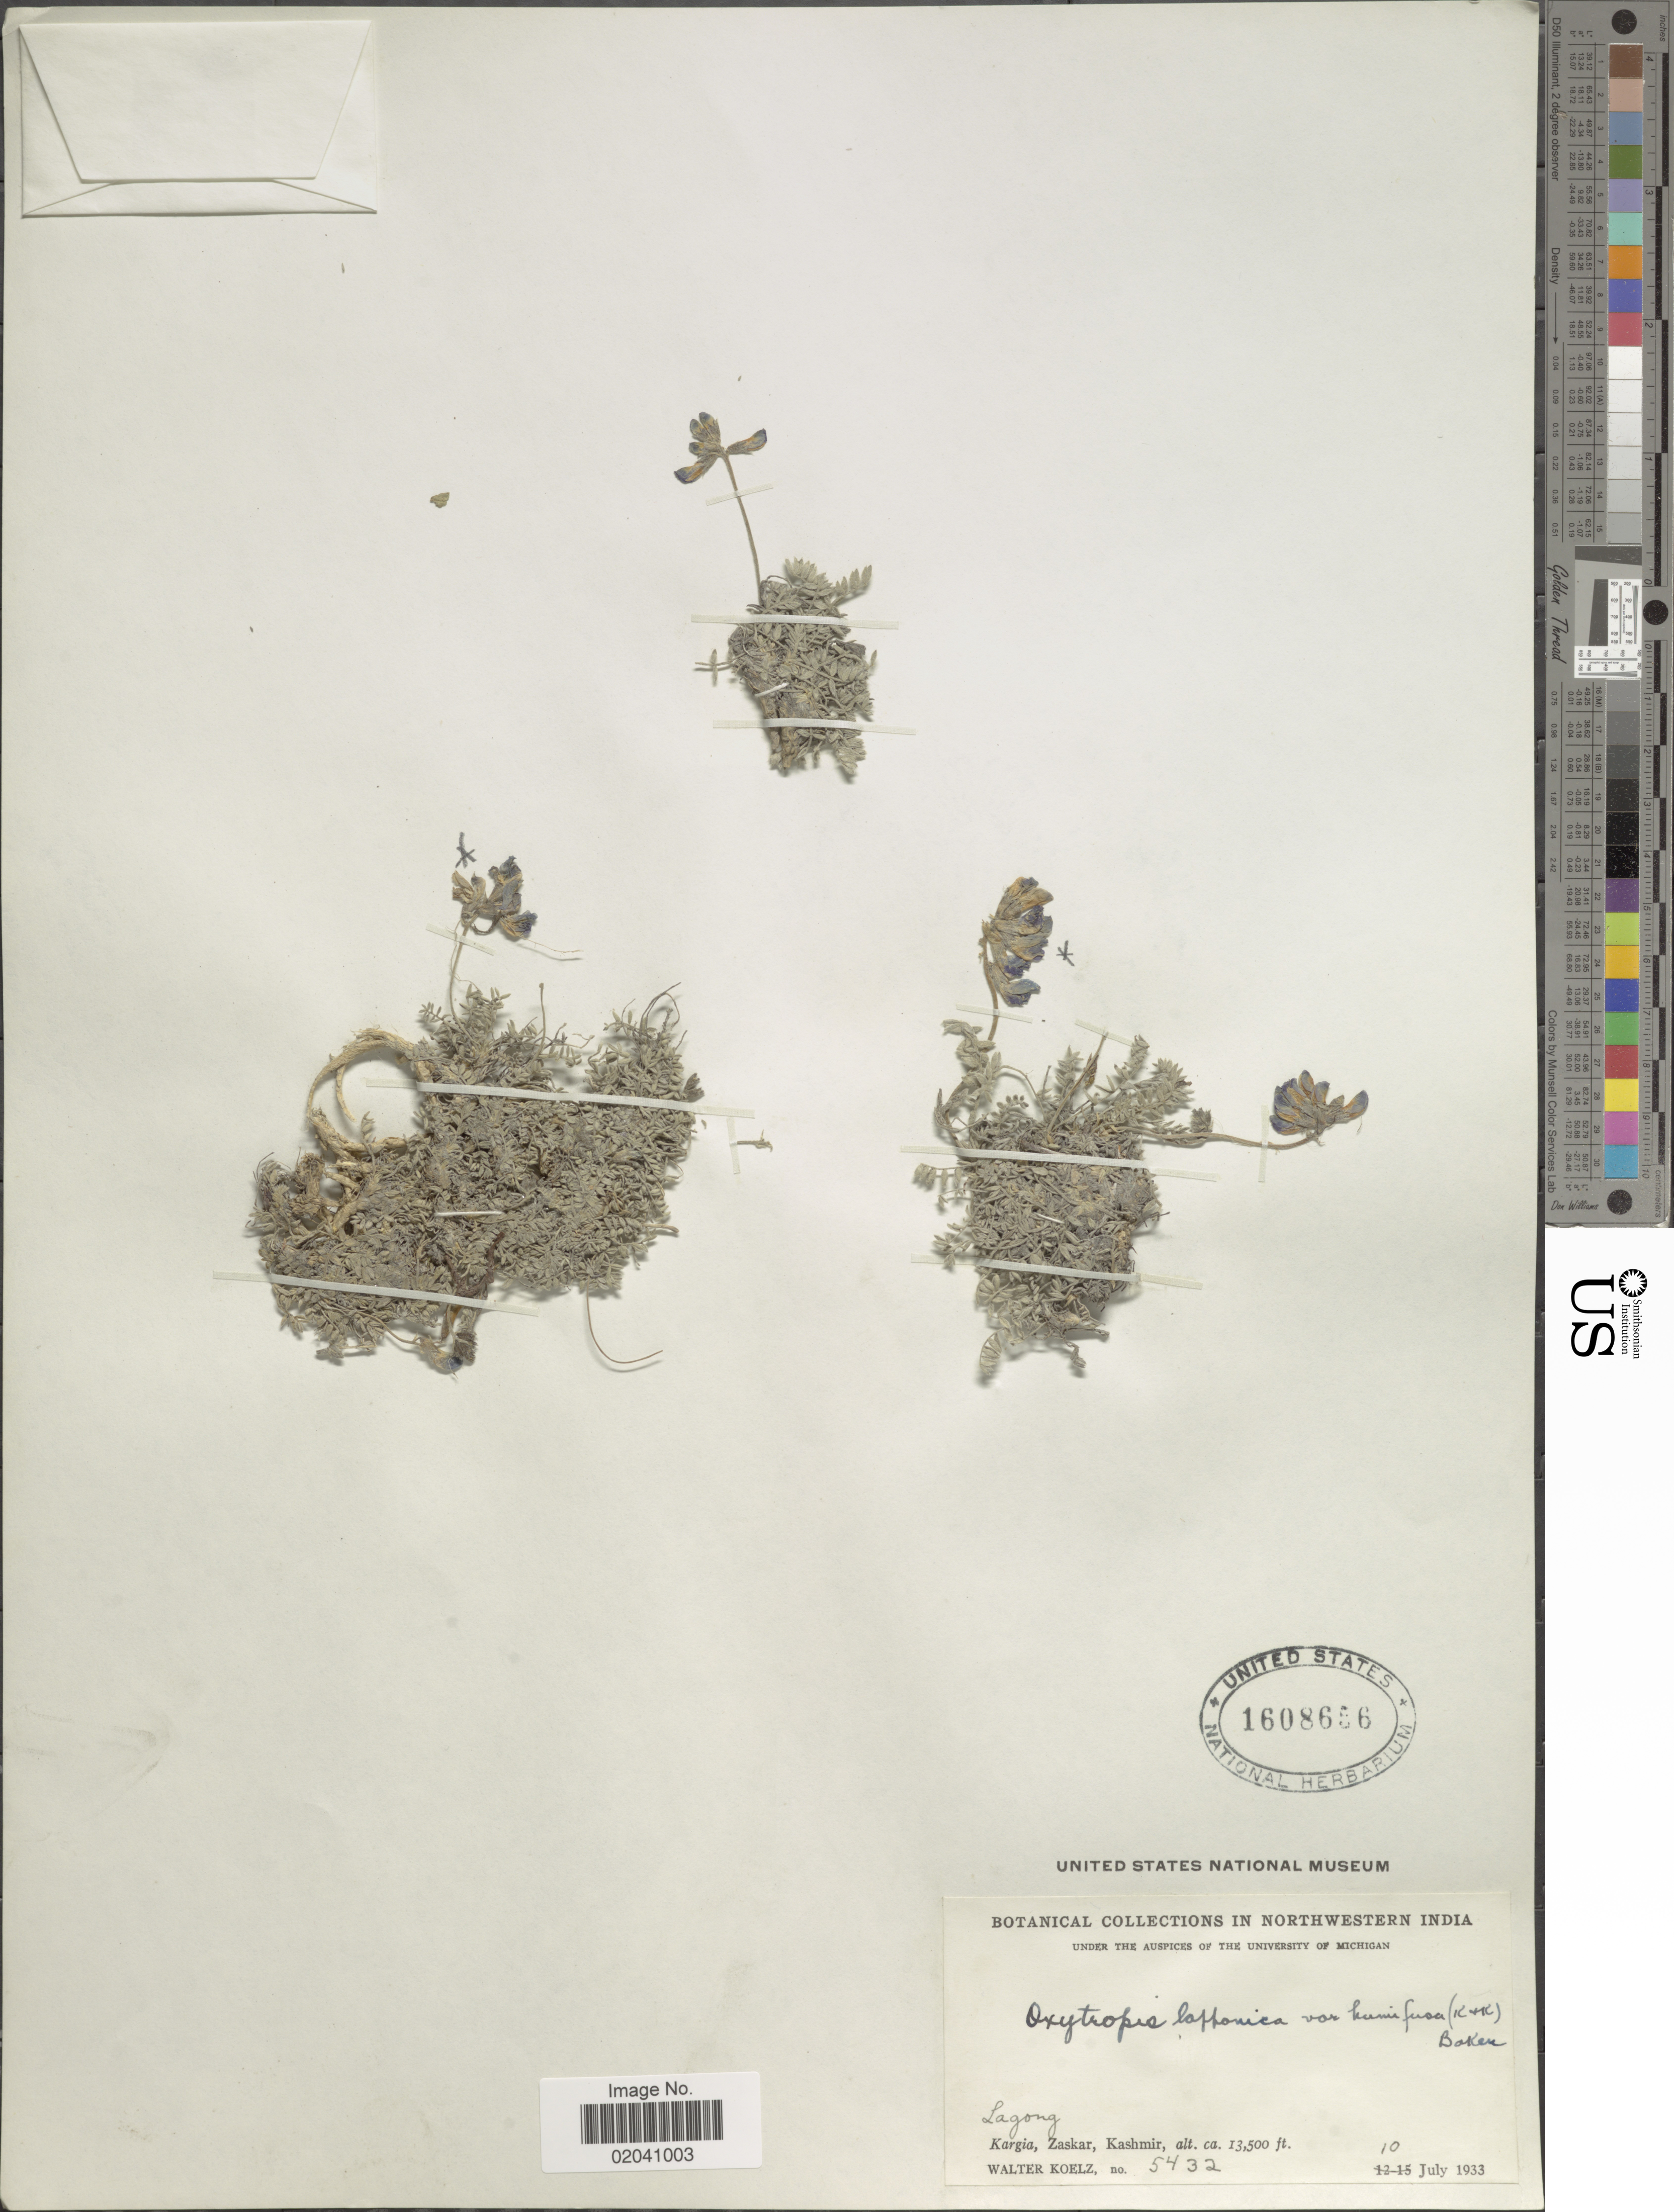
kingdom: Plantae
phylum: Tracheophyta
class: Magnoliopsida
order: Fabales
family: Fabaceae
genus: Oxytropis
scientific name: Oxytropis lapponica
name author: (Wahlenb.) Gay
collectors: W. N. Koelz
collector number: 5432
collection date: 1933-07-10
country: India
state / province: Jammu and Kashmir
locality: Northwestern India, Lagong, Kargia, Zaskar, Kashmir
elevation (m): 4115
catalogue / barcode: US 1608656